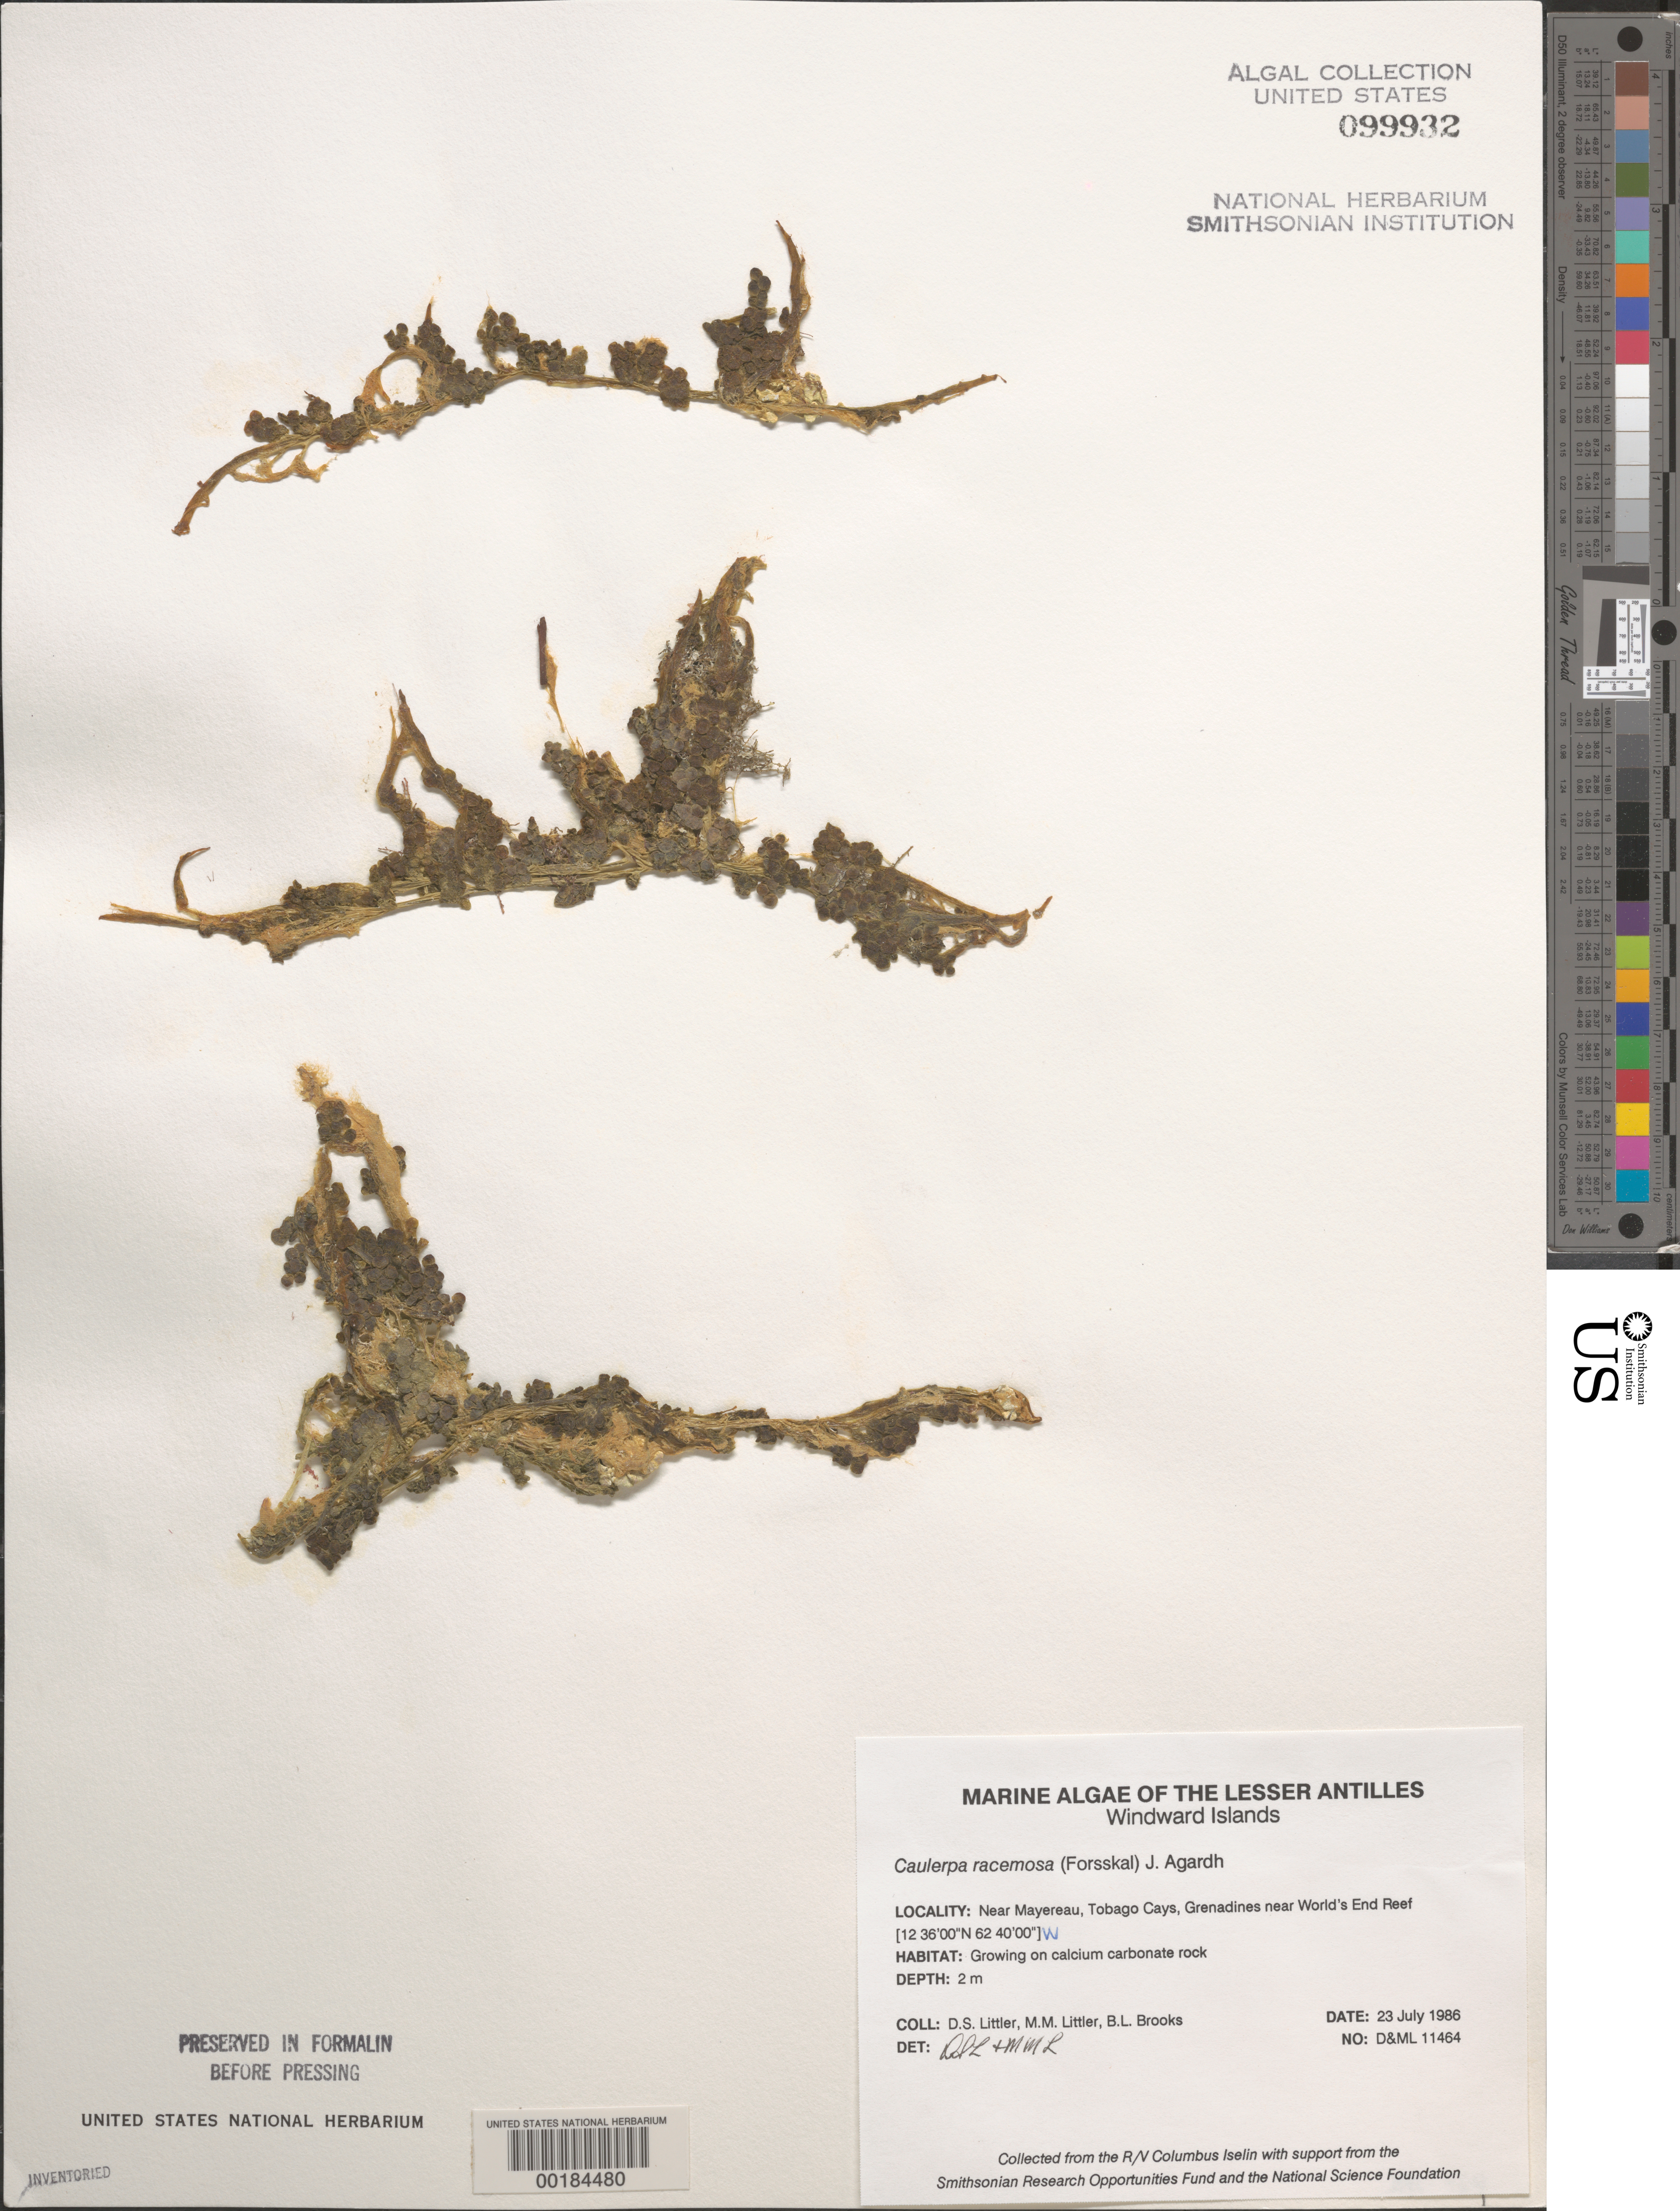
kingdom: Plantae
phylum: Chlorophyta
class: Ulvophyceae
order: Bryopsidales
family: Caulerpaceae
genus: Caulerpa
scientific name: Caulerpa racemosa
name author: (Forssk.) J. Agardh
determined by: Littler, D. S.; Littler, M. M.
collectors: D. S. Littler, M. M. Littler & B. Brooks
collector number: D&ML 11464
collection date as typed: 23 Jul 1986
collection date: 1986-07-23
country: St. Vincent - Grenadines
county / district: Grenadines Parish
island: Mayreau [Mayereau]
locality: Near Mayreau (Mayereau)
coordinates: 12 36' 00" N, 62 40' 00" W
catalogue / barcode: US 99932